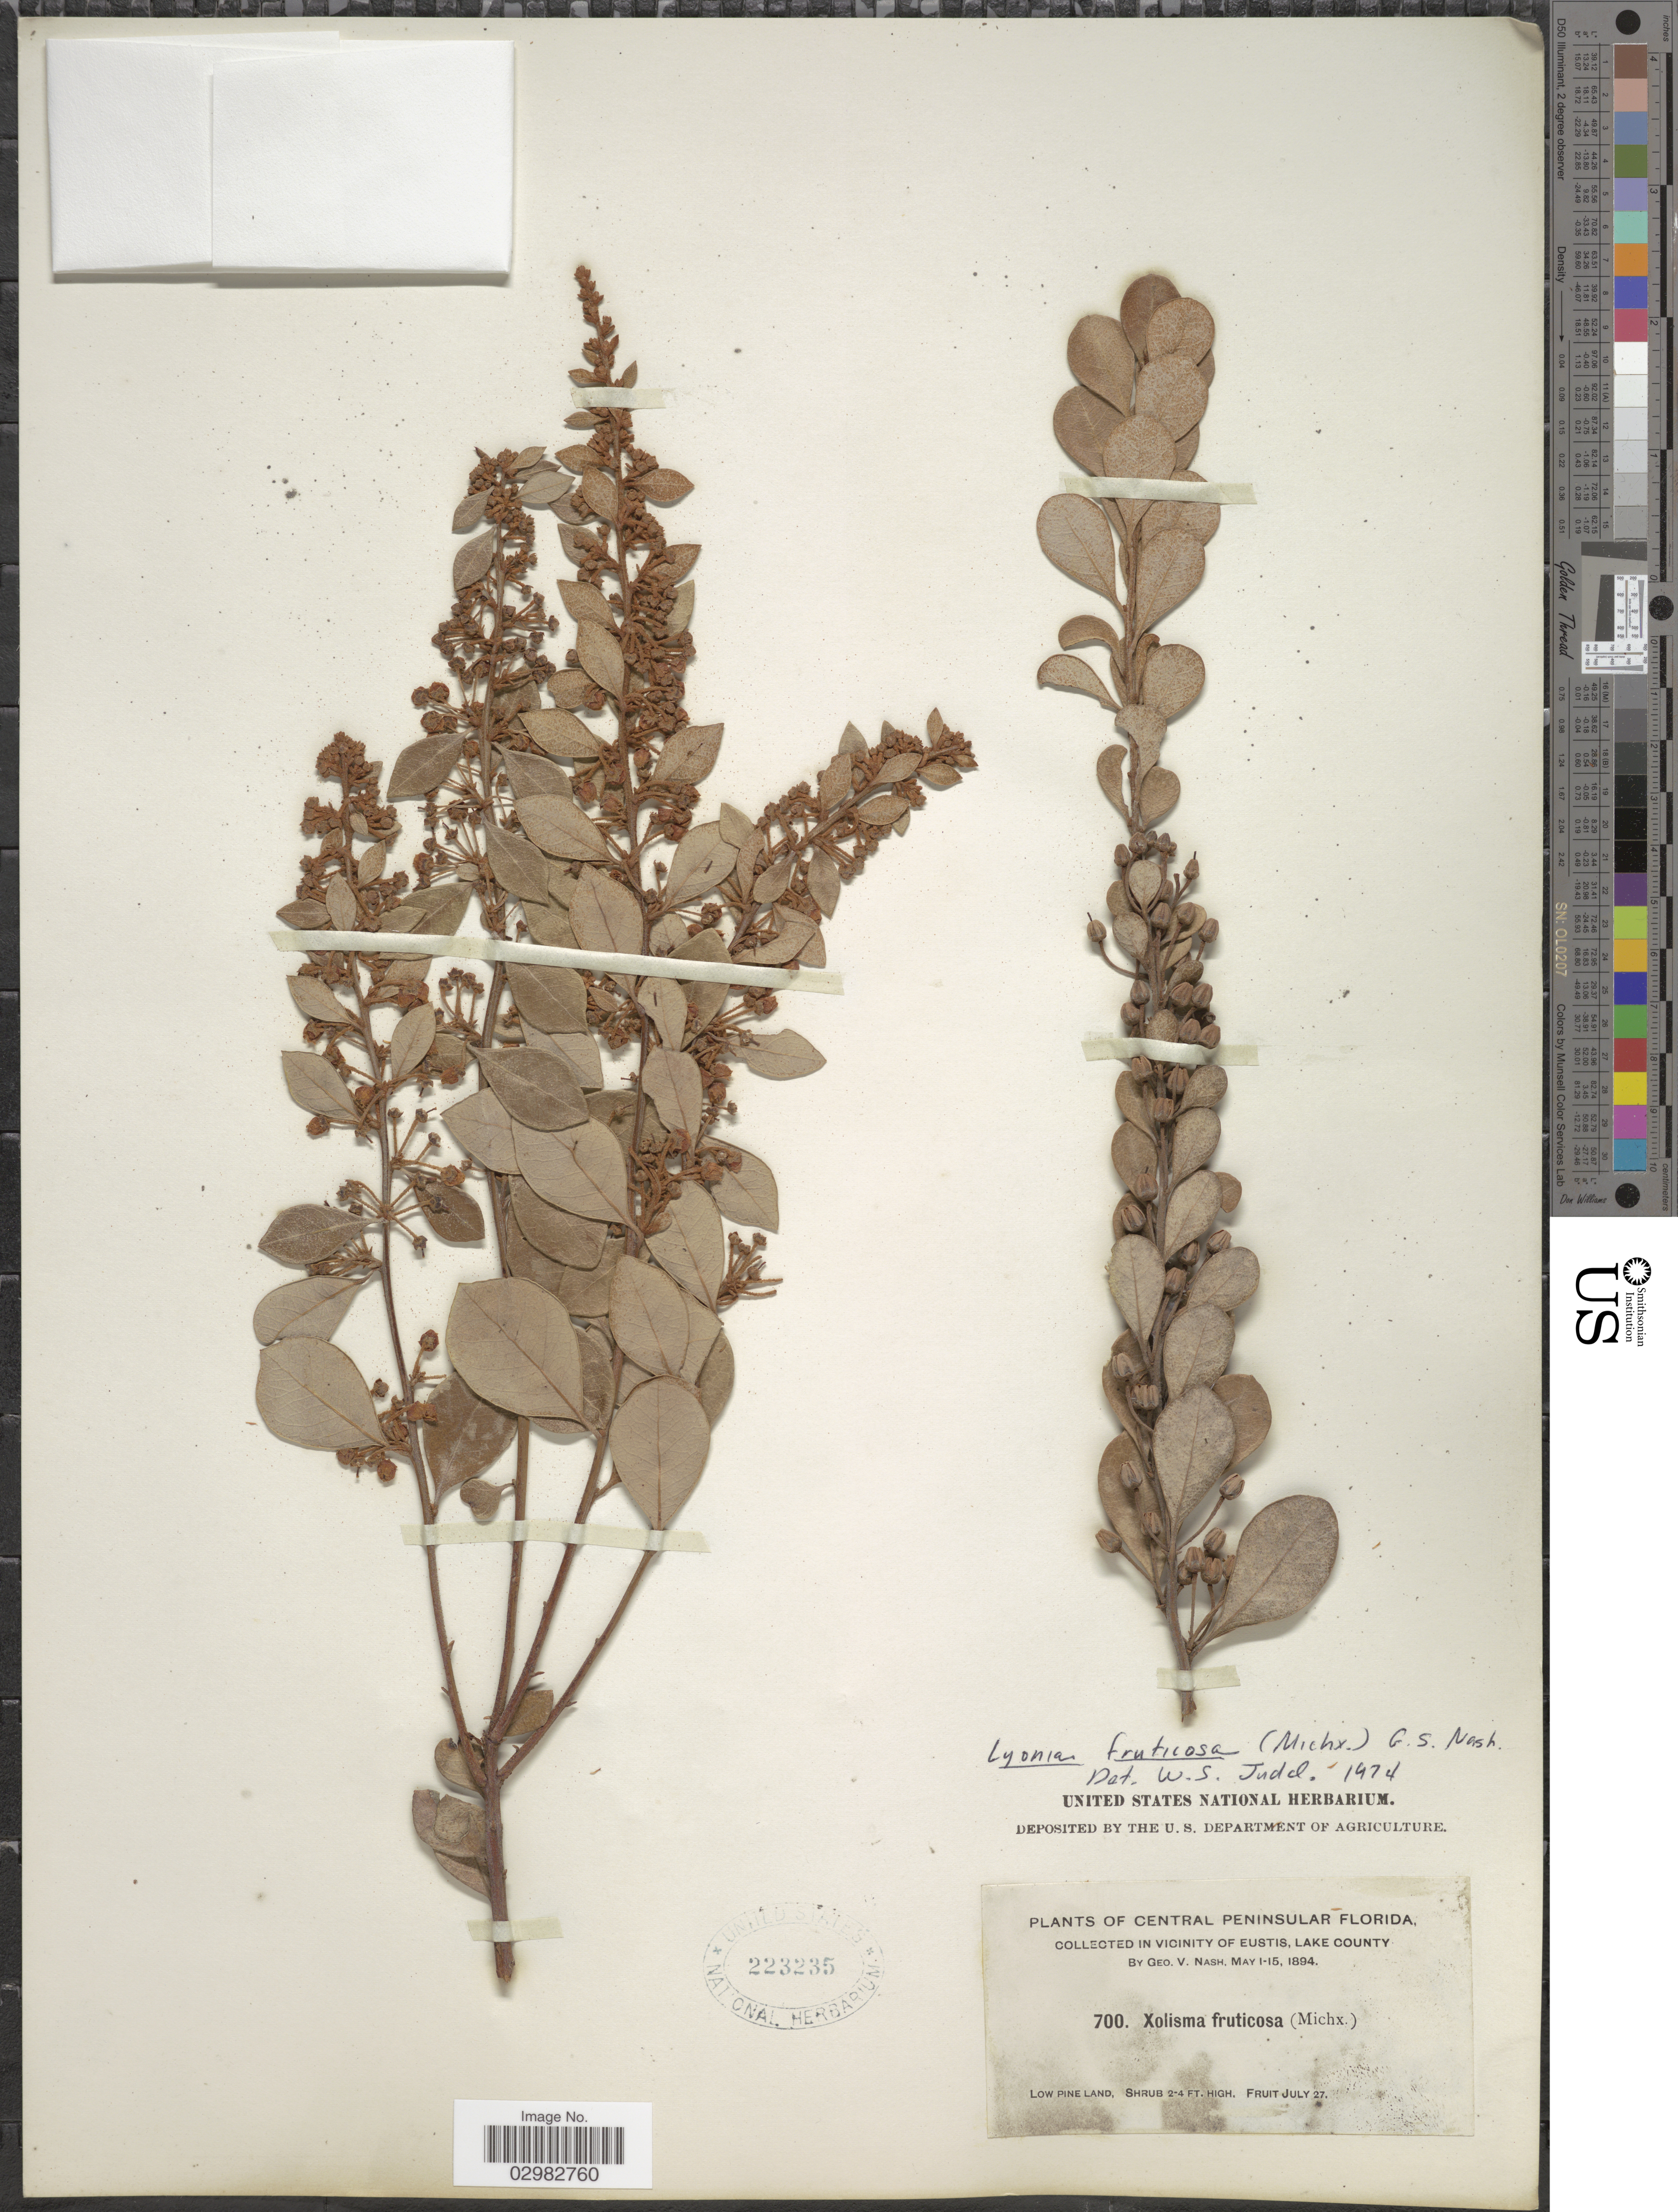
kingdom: Plantae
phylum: Tracheophyta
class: Magnoliopsida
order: Ericales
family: Ericaceae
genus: Lyonia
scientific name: Lyonia fruticosa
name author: (Michx.) G.S. Torr.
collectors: G. V. Nash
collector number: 700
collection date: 1894-05-01/1894-05-15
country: United States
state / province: Florida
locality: Central Peninsular Florida, in vicinity of Eustis, Lake County.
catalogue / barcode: US 223235